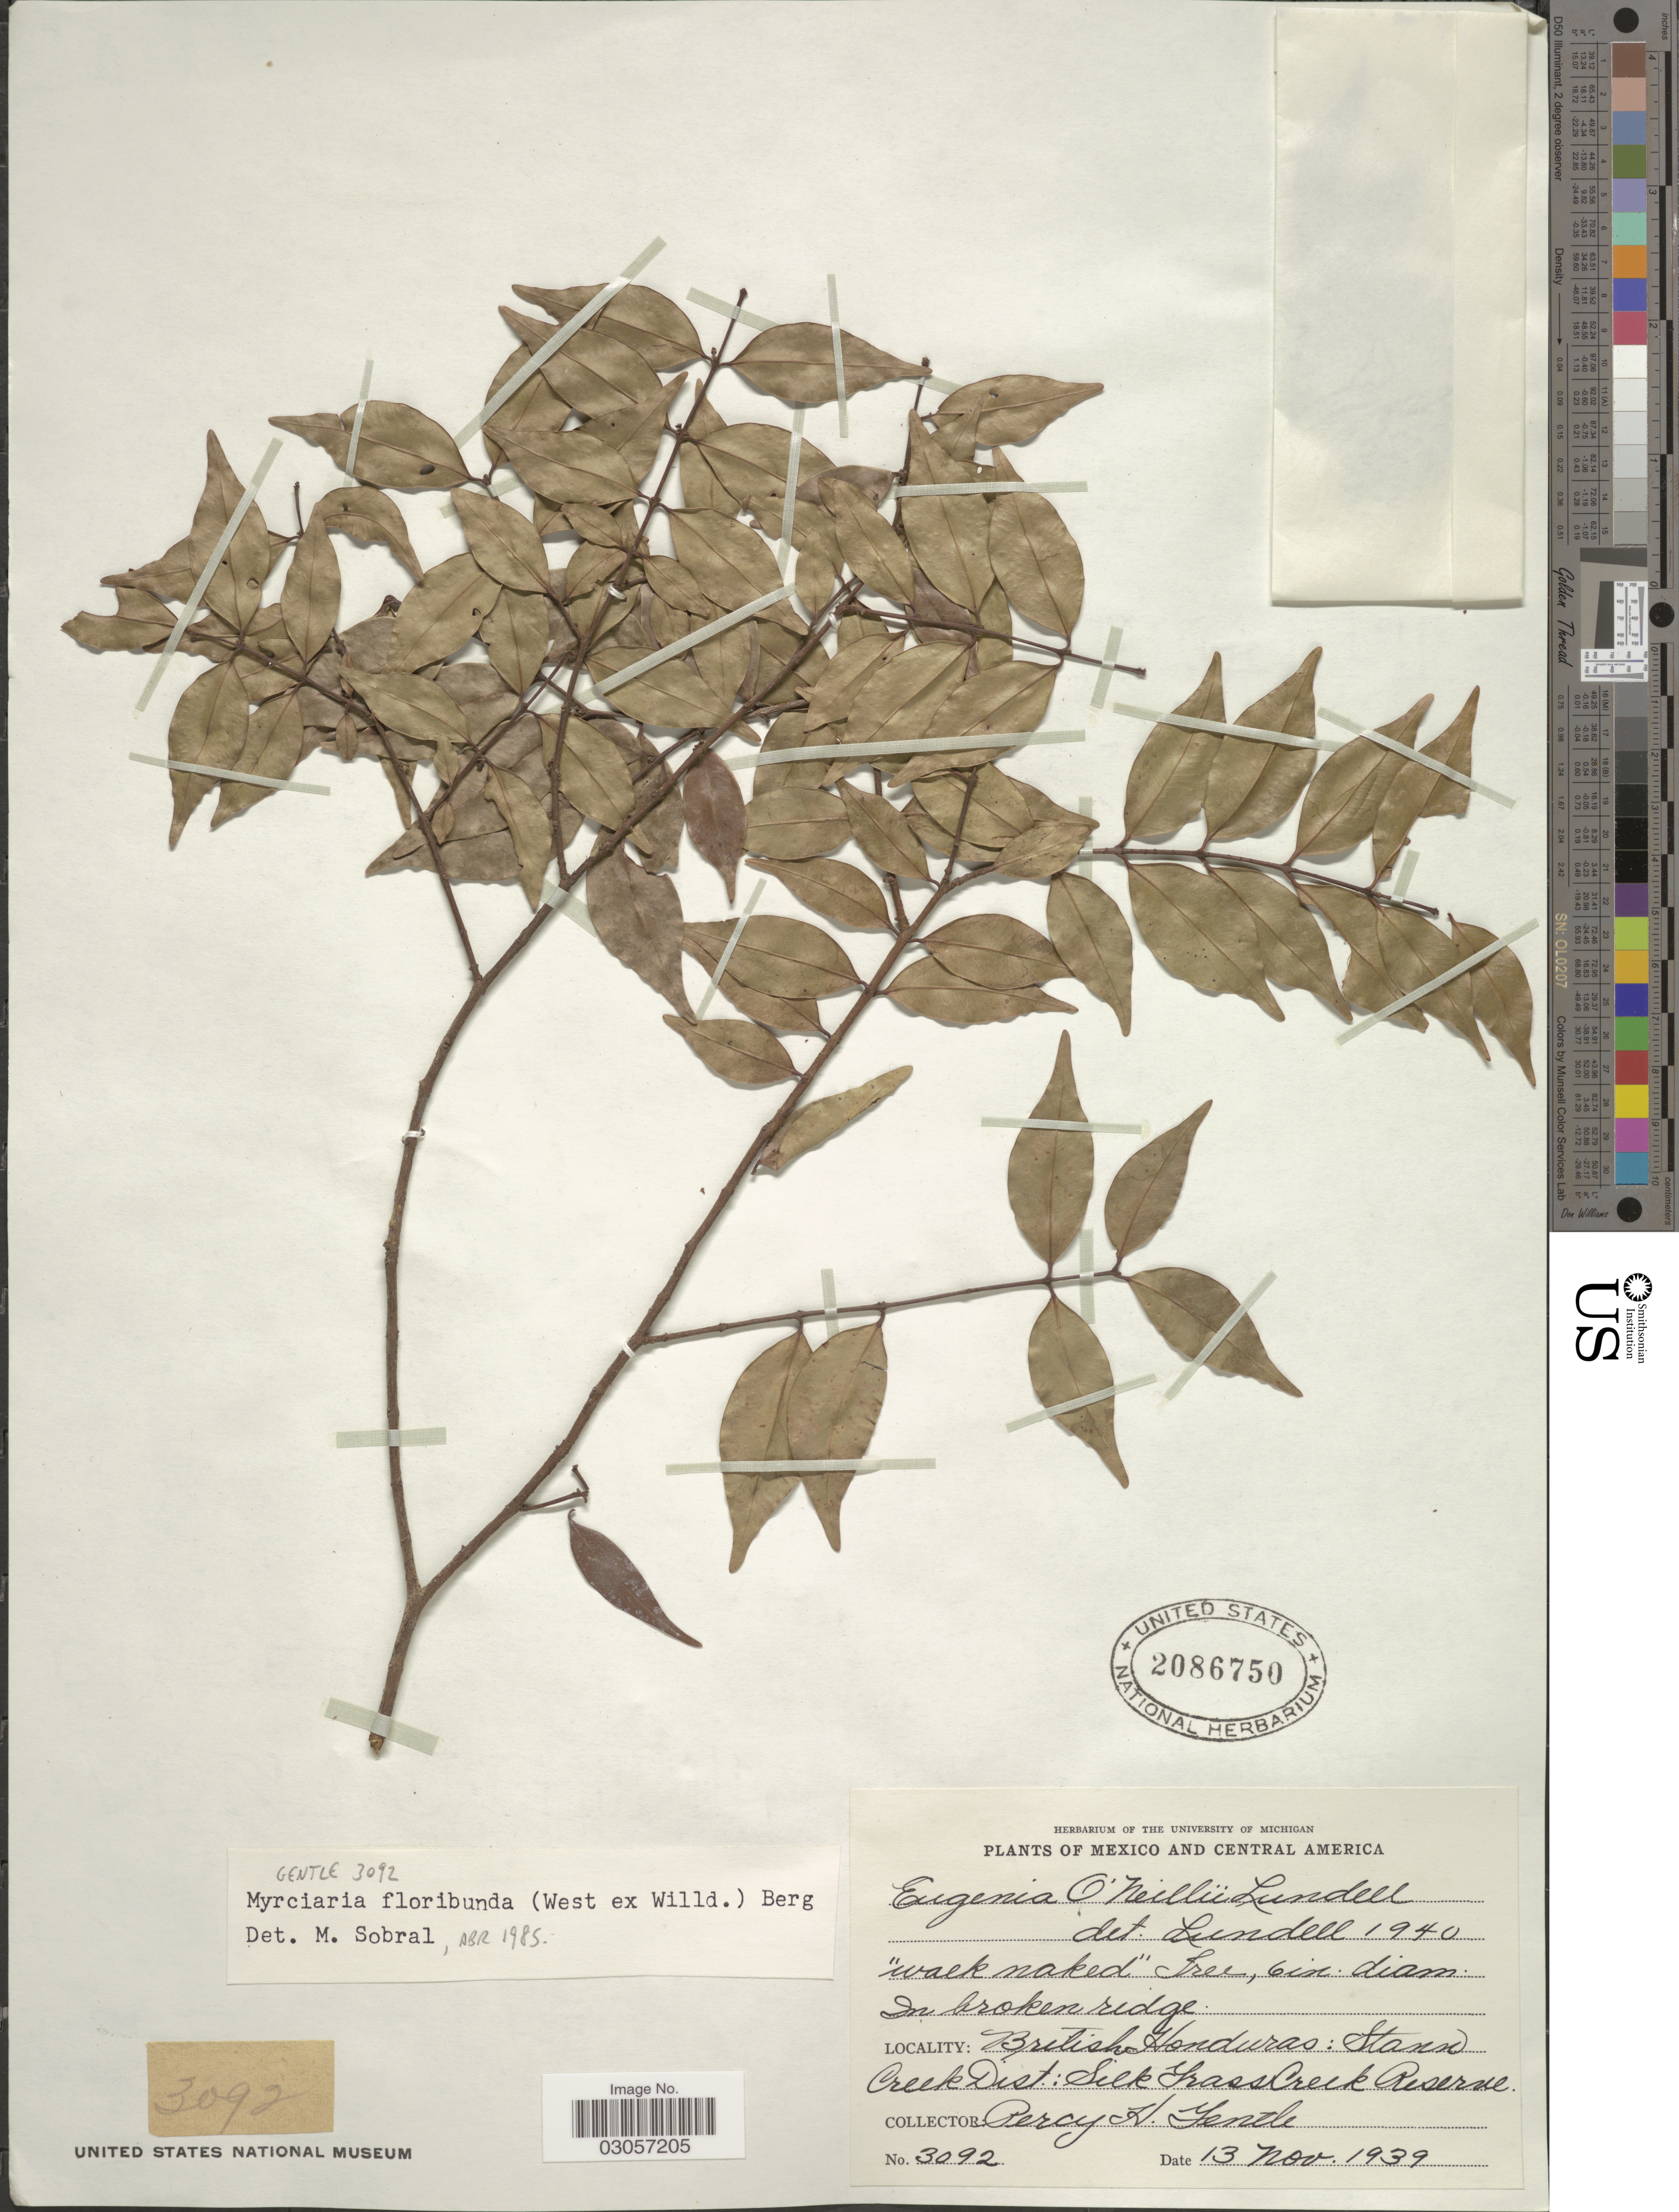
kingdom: Plantae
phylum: Tracheophyta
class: Magnoliopsida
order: Myrtales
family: Myrtaceae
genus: Myrciaria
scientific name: Myrciaria floribunda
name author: (H. West ex Willd.) O. Berg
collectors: P. H. Gentle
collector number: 3092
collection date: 1939-11-13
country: Belize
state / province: Stann Creek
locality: Central America, British Honduras: Stann Creek Dist.: Silk Grass Creek Reserve.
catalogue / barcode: US 2086750